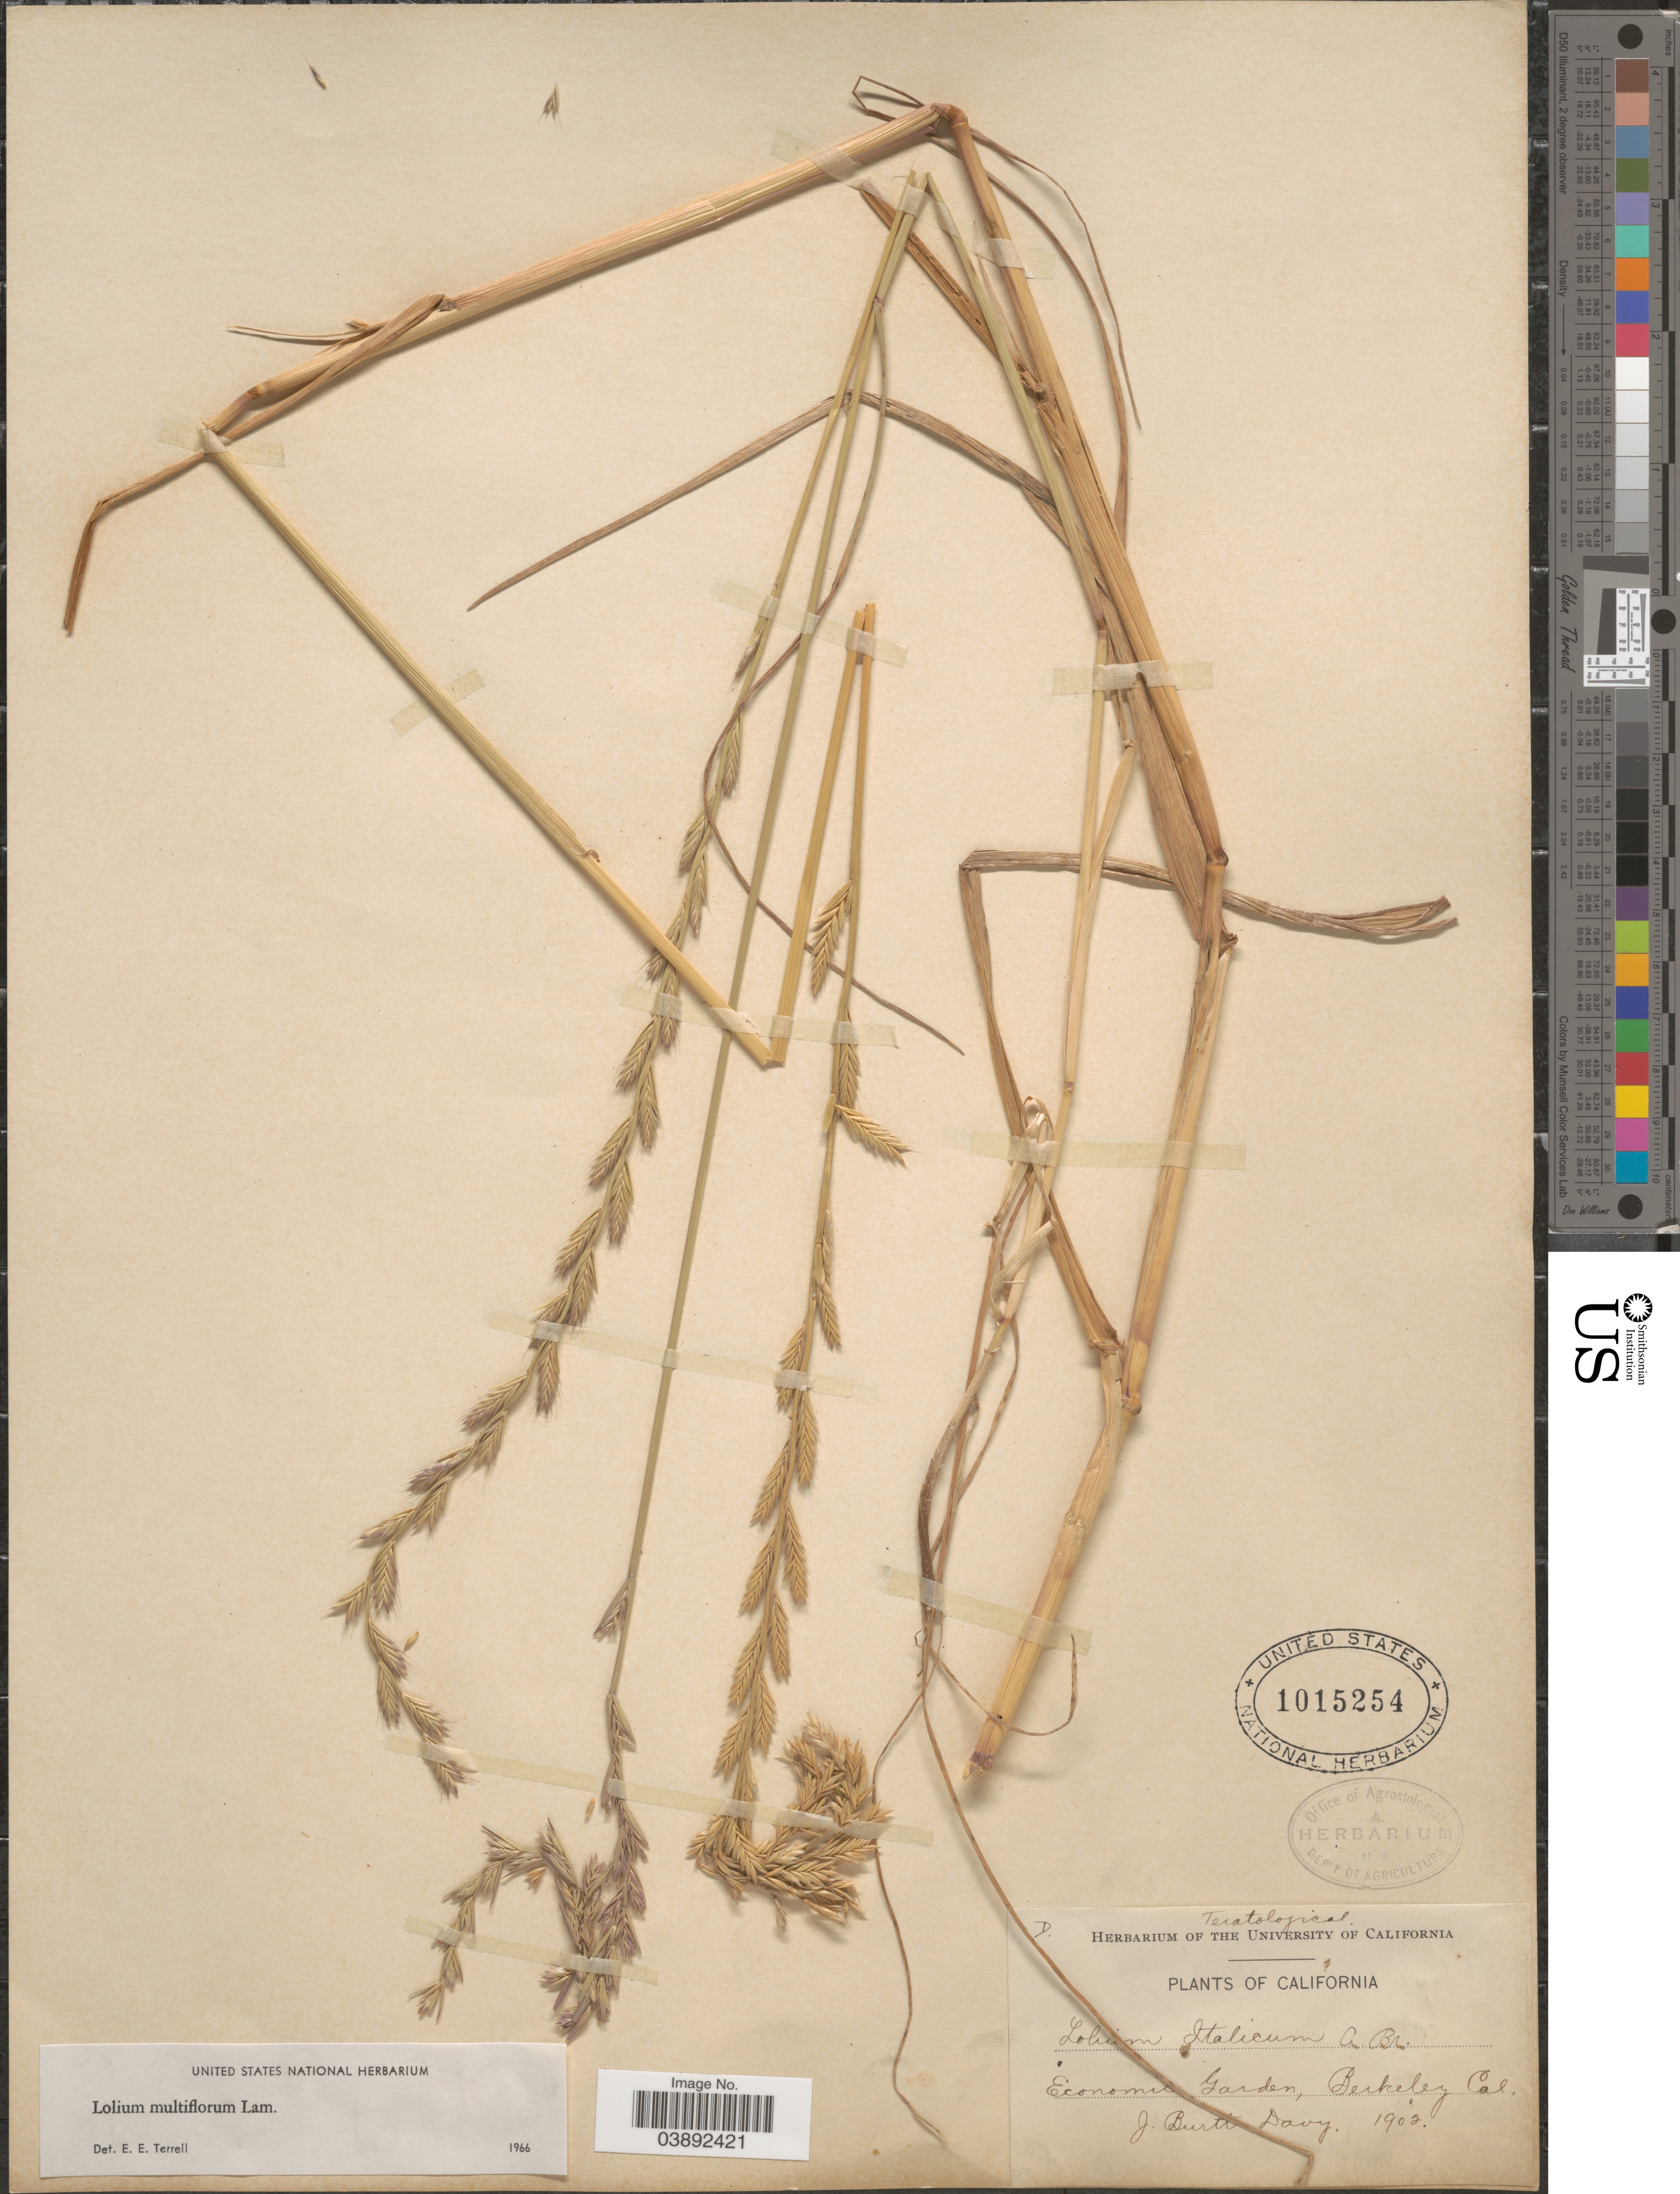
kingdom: Plantae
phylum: Tracheophyta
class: Liliopsida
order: Poales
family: Poaceae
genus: Lolium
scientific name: Lolium multiflorum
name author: Lam.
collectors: J. Burtt Davy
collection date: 1902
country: United States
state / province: California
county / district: Alameda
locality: Economic Garden, Berkeley.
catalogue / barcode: US 1015254